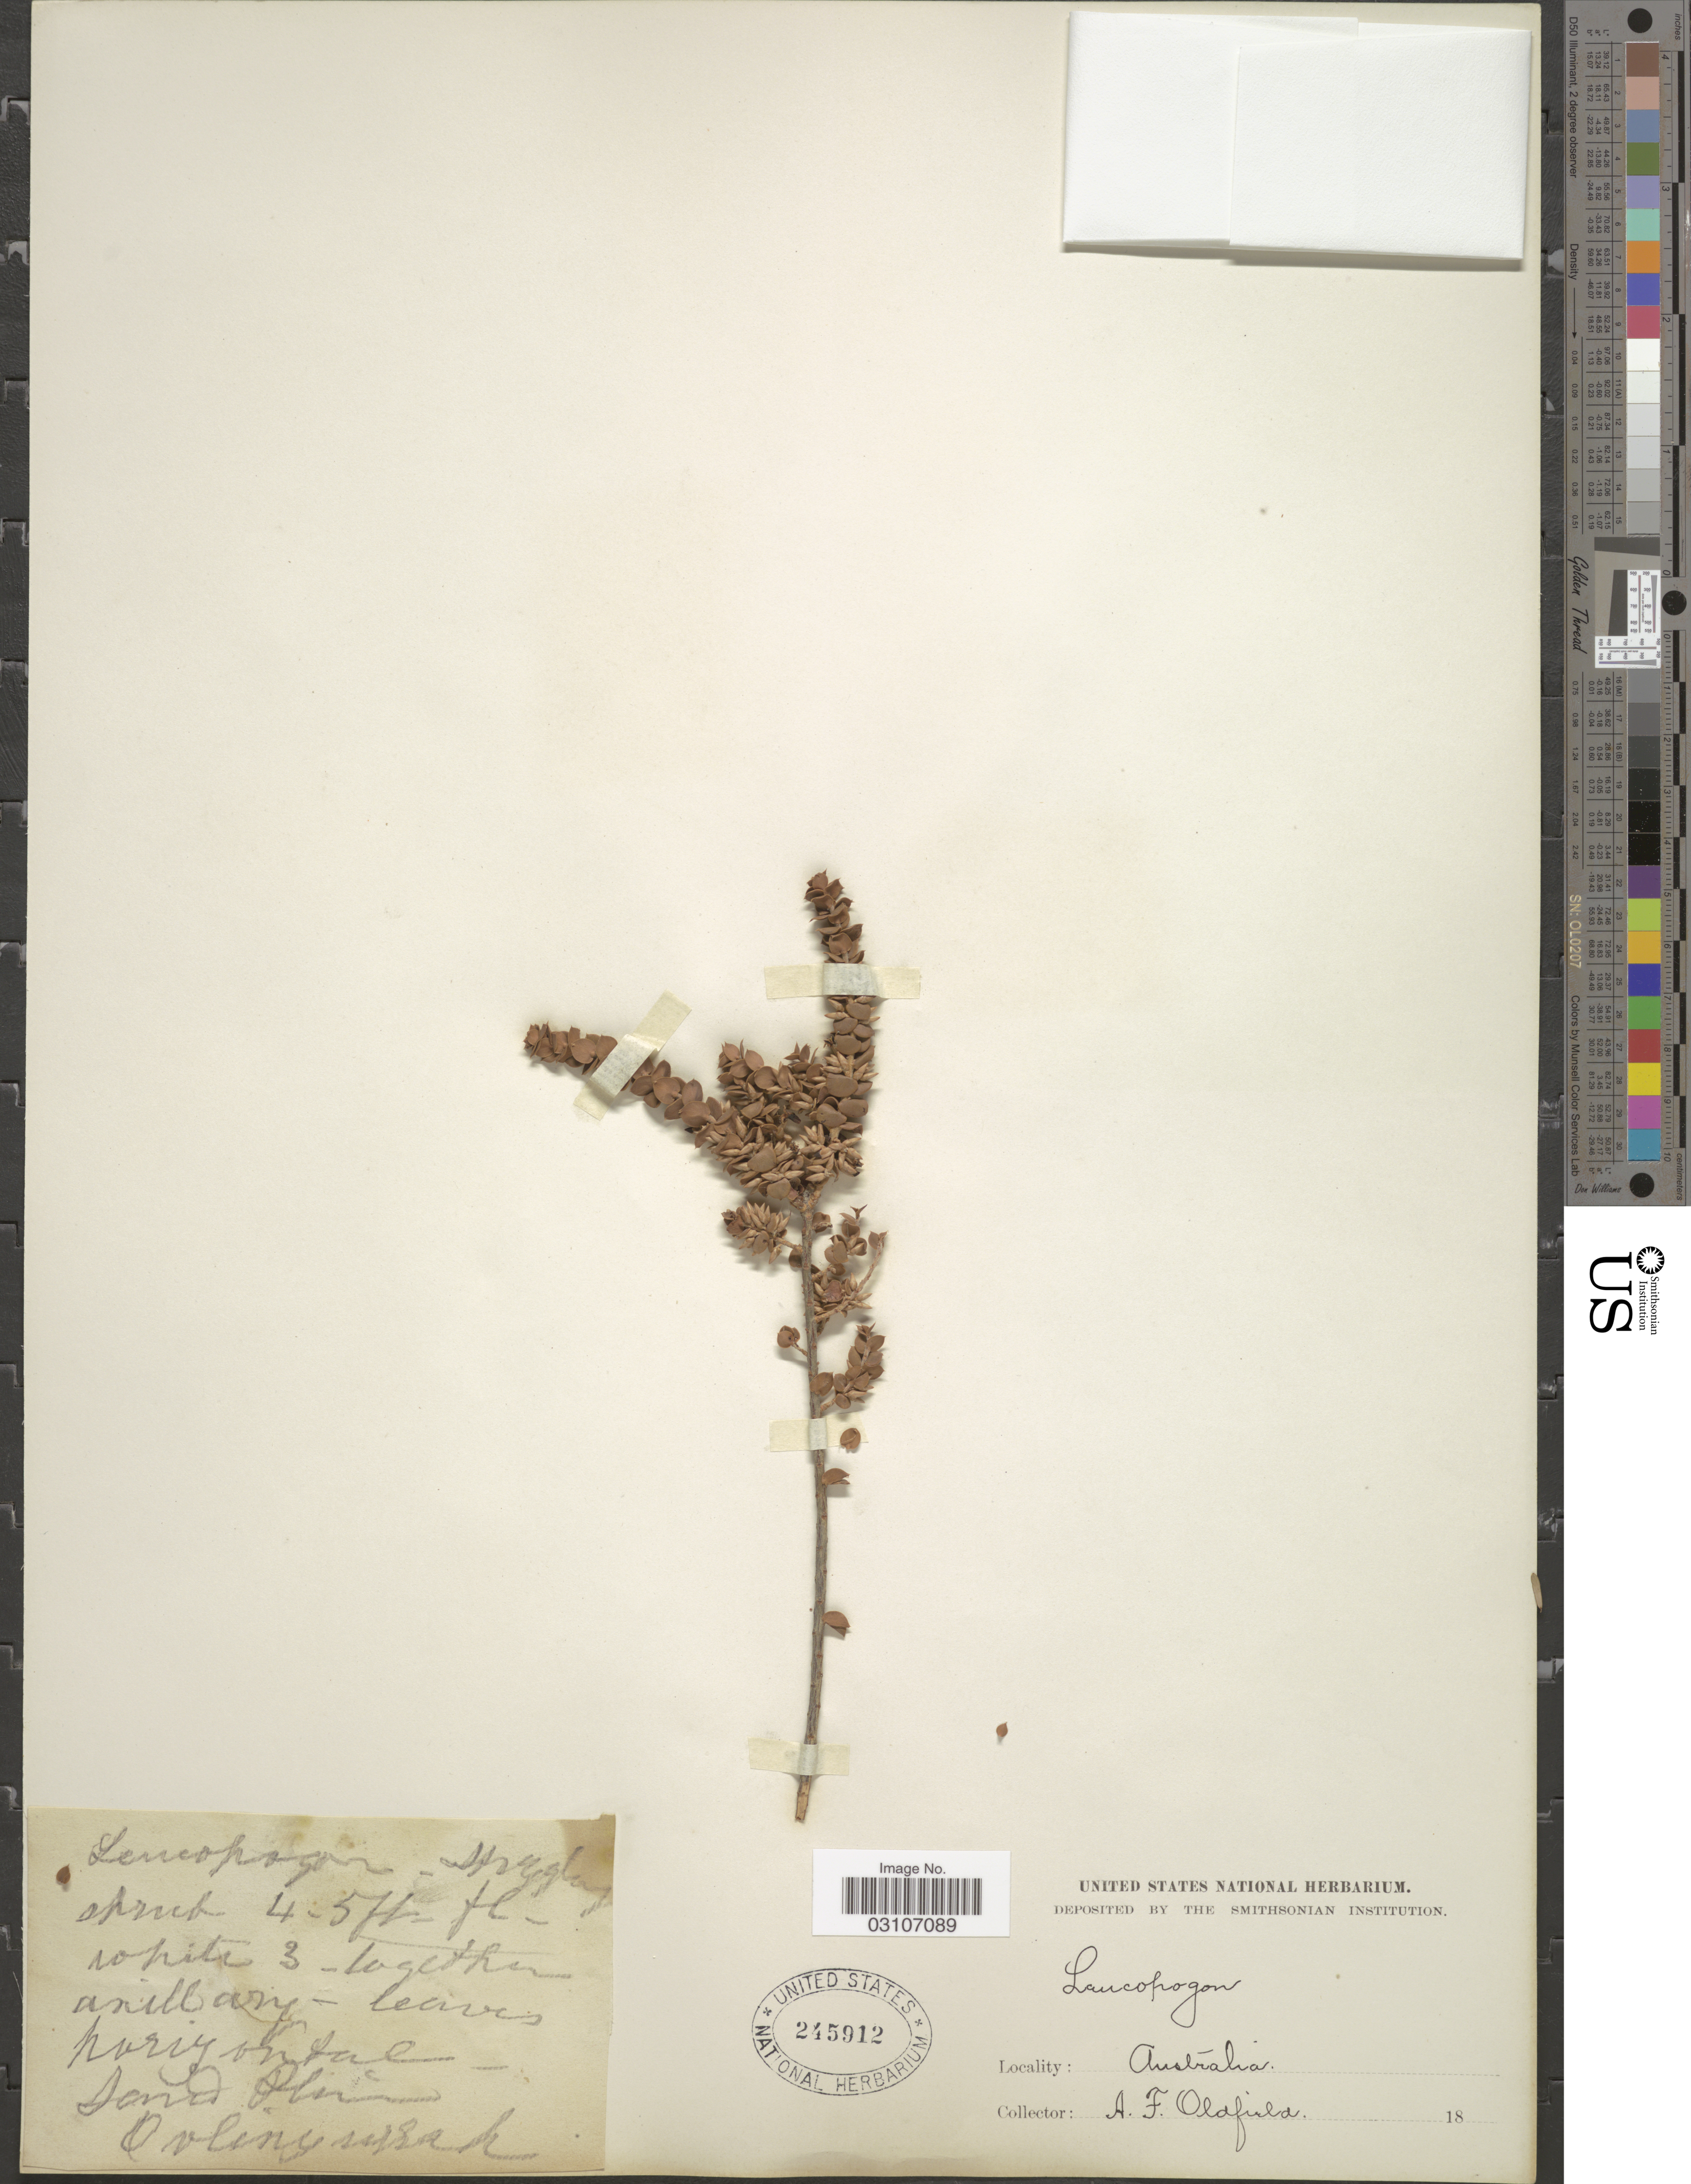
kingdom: Plantae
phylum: Tracheophyta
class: Magnoliopsida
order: Ericales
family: Ericaceae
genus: Leucopogon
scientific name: Leucopogon sp.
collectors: A. Oldfield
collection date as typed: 18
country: Australia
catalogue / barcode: US 245912